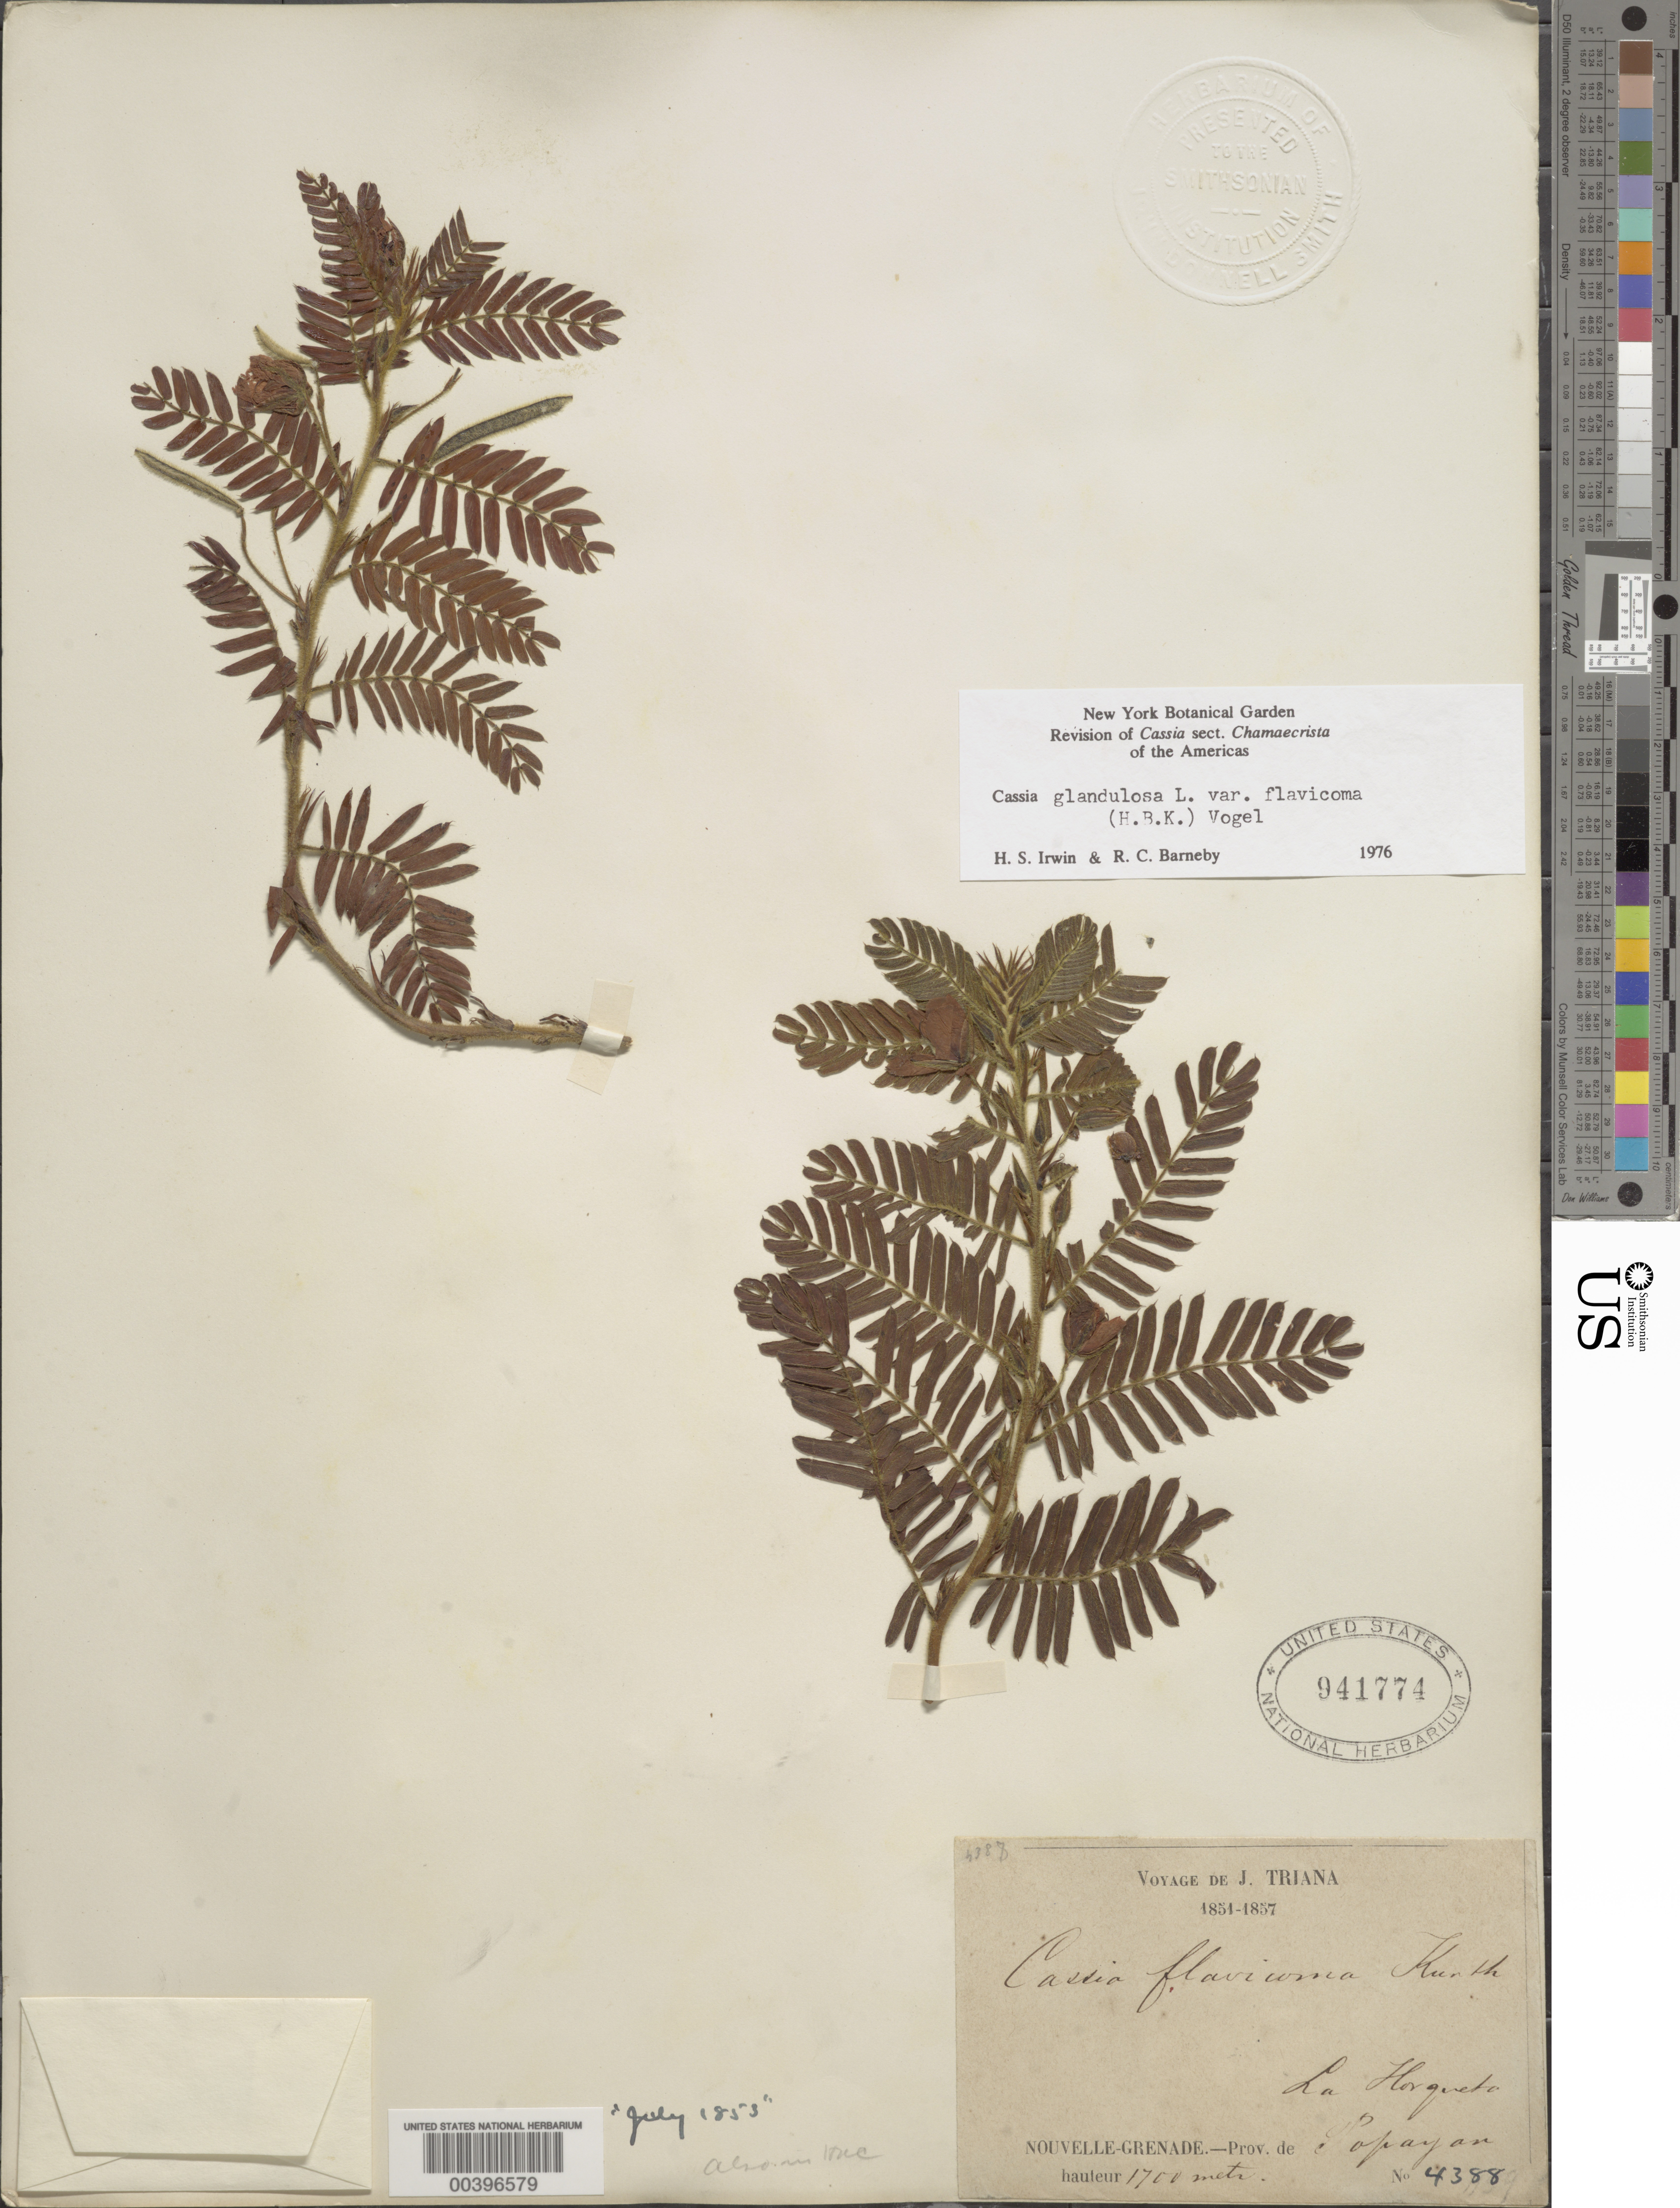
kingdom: Plantae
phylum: Tracheophyta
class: Magnoliopsida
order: Fabales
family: Fabaceae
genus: Chamaecrista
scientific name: Chamaecrista glandulosa var. flavicoma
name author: (Kunth) H.S. Irwin & Barneby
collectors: J. J. Triana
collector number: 4388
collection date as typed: Jul 1853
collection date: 1853-07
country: Colombia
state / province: Cauca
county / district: Popayán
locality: La Horqueto; Prov. de Popayan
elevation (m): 1700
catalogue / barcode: US 941774